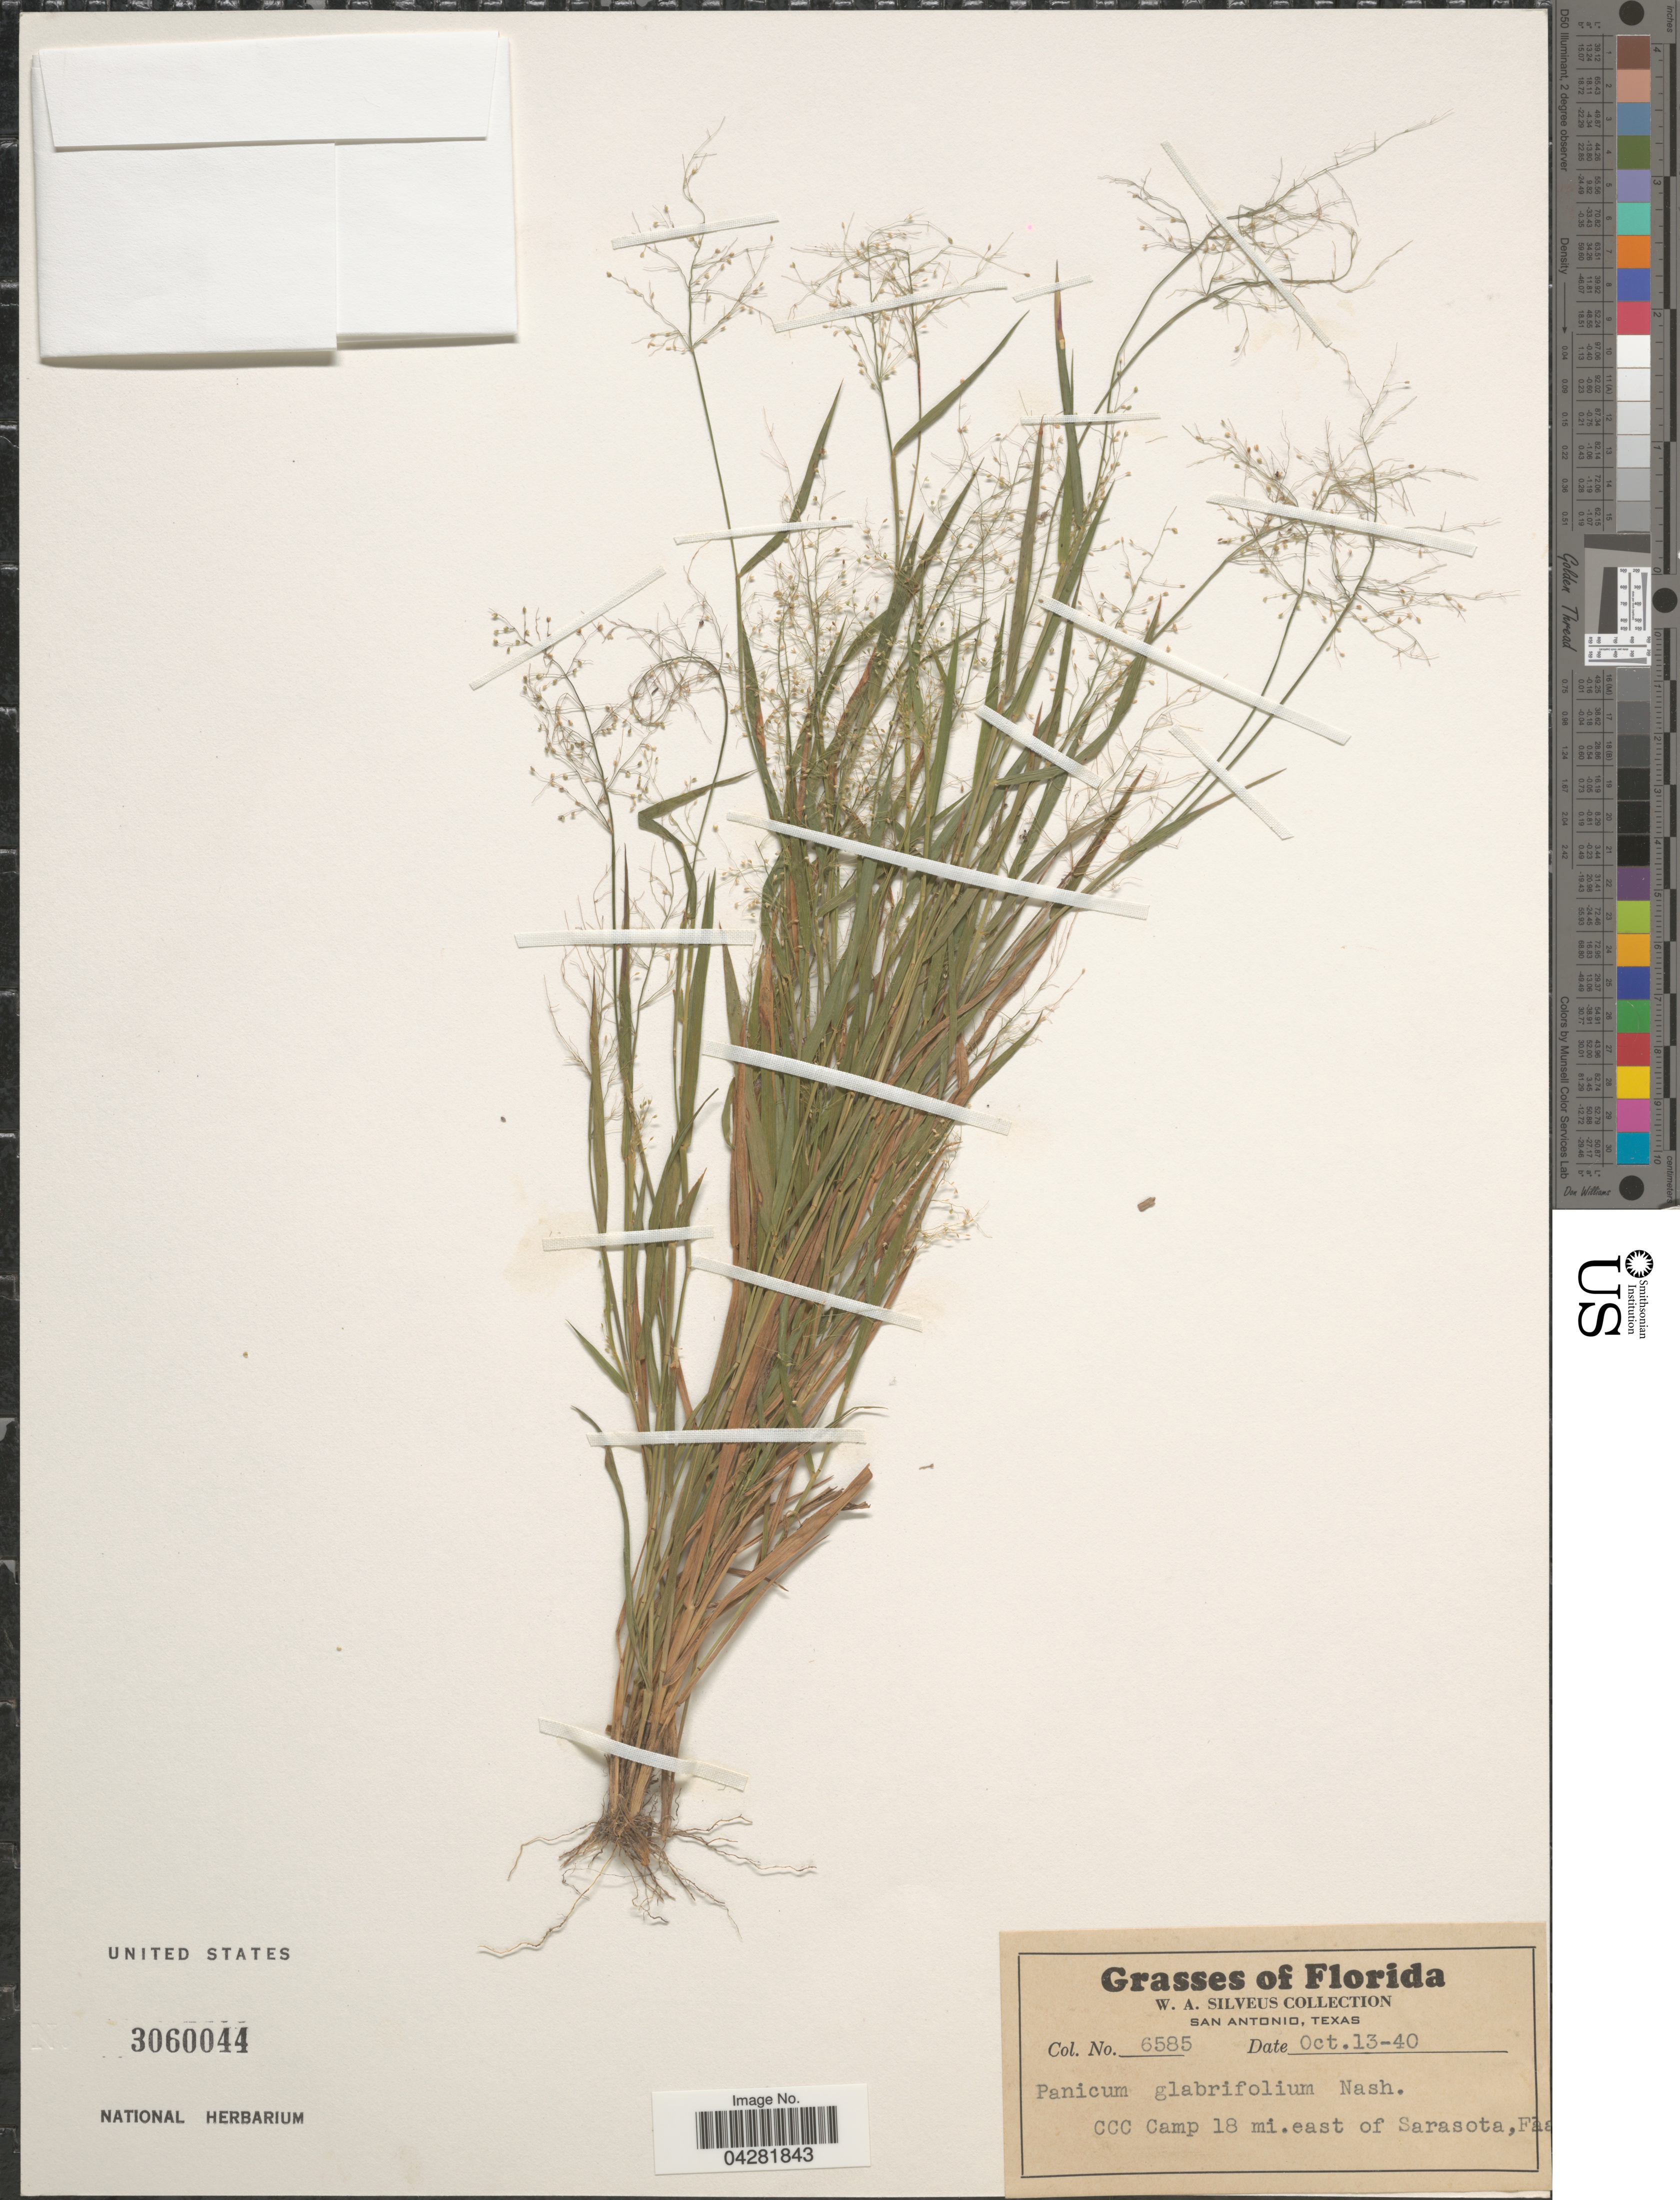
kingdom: Plantae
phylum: Tracheophyta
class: Liliopsida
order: Poales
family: Poaceae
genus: Dichanthelium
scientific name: Dichanthelium ensifolium var. ensifolium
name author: (Baldwin ex Elliot) Gould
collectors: W. Silveus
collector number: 6585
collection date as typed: Transcribed d/m/y: 13/10/40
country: United States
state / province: Florida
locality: CCC Camp 18 mi. east of Sarasota.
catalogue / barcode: US 3060044